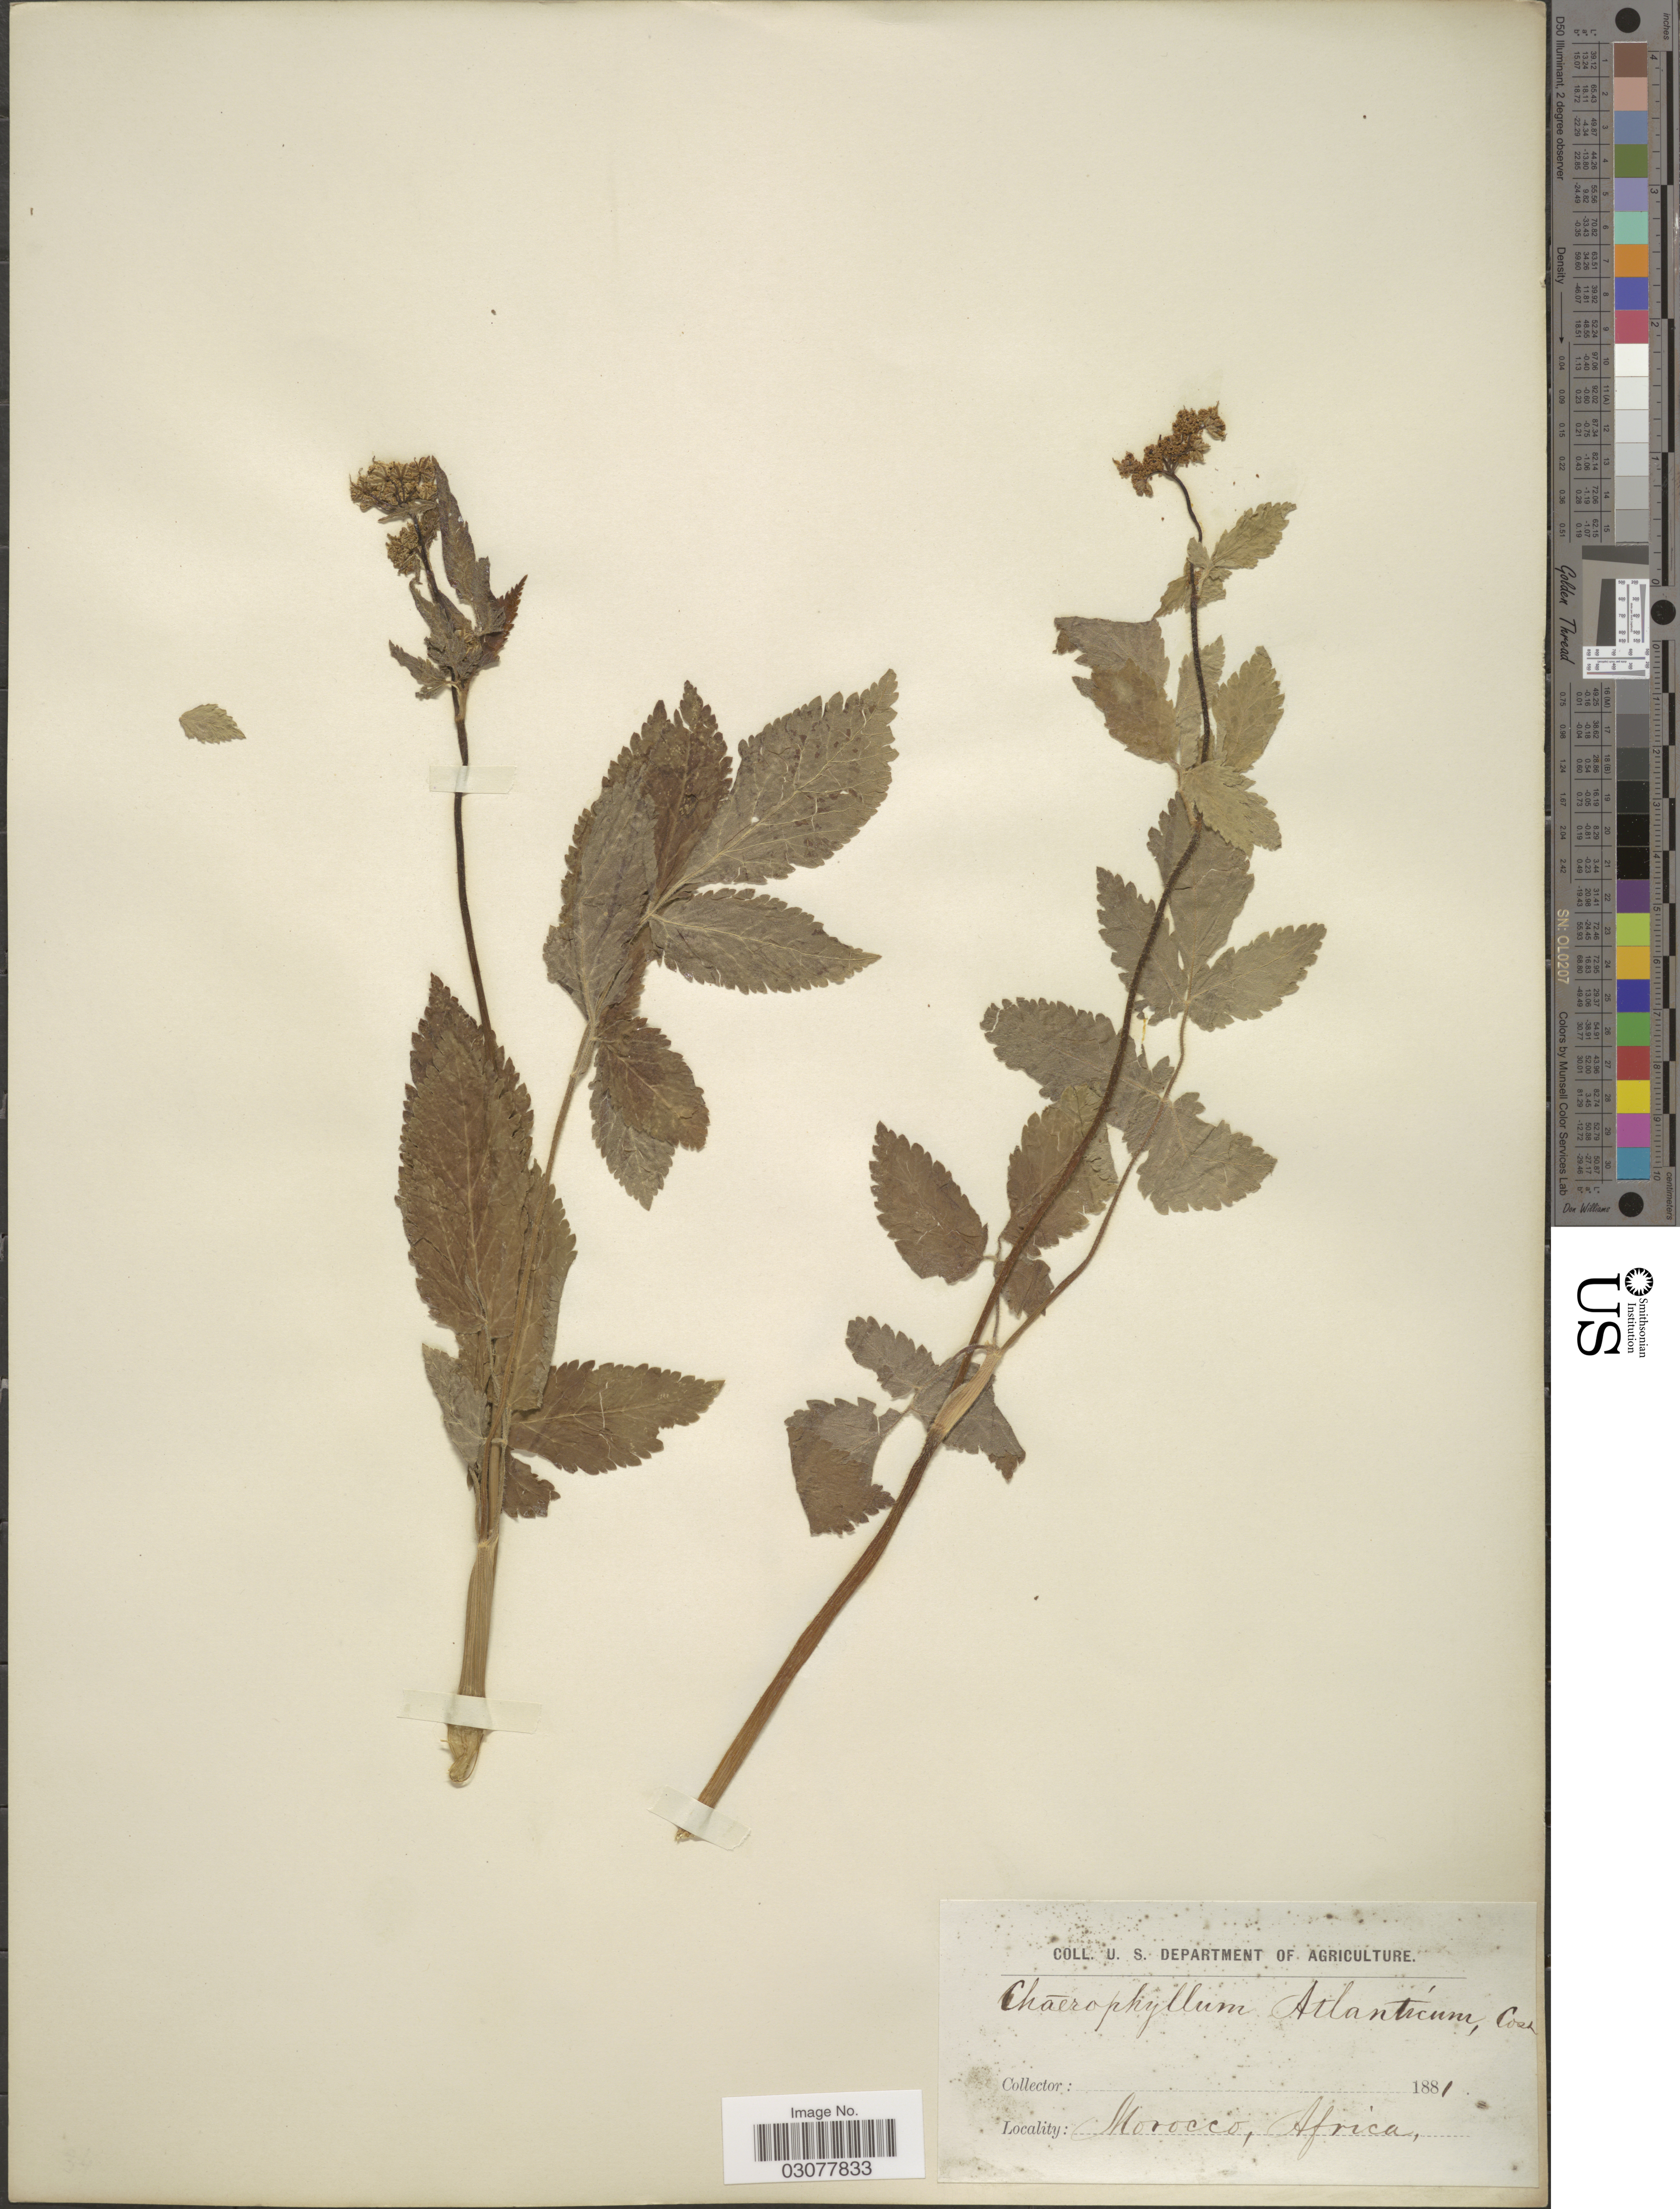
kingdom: Plantae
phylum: Tracheophyta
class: Magnoliopsida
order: Apiales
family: Apiaceae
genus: Chaerophyllum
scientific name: Chaerophyllum atlanticum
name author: Coss. ex Batt.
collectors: U.S. Department of Agriculture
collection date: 1881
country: Morocco